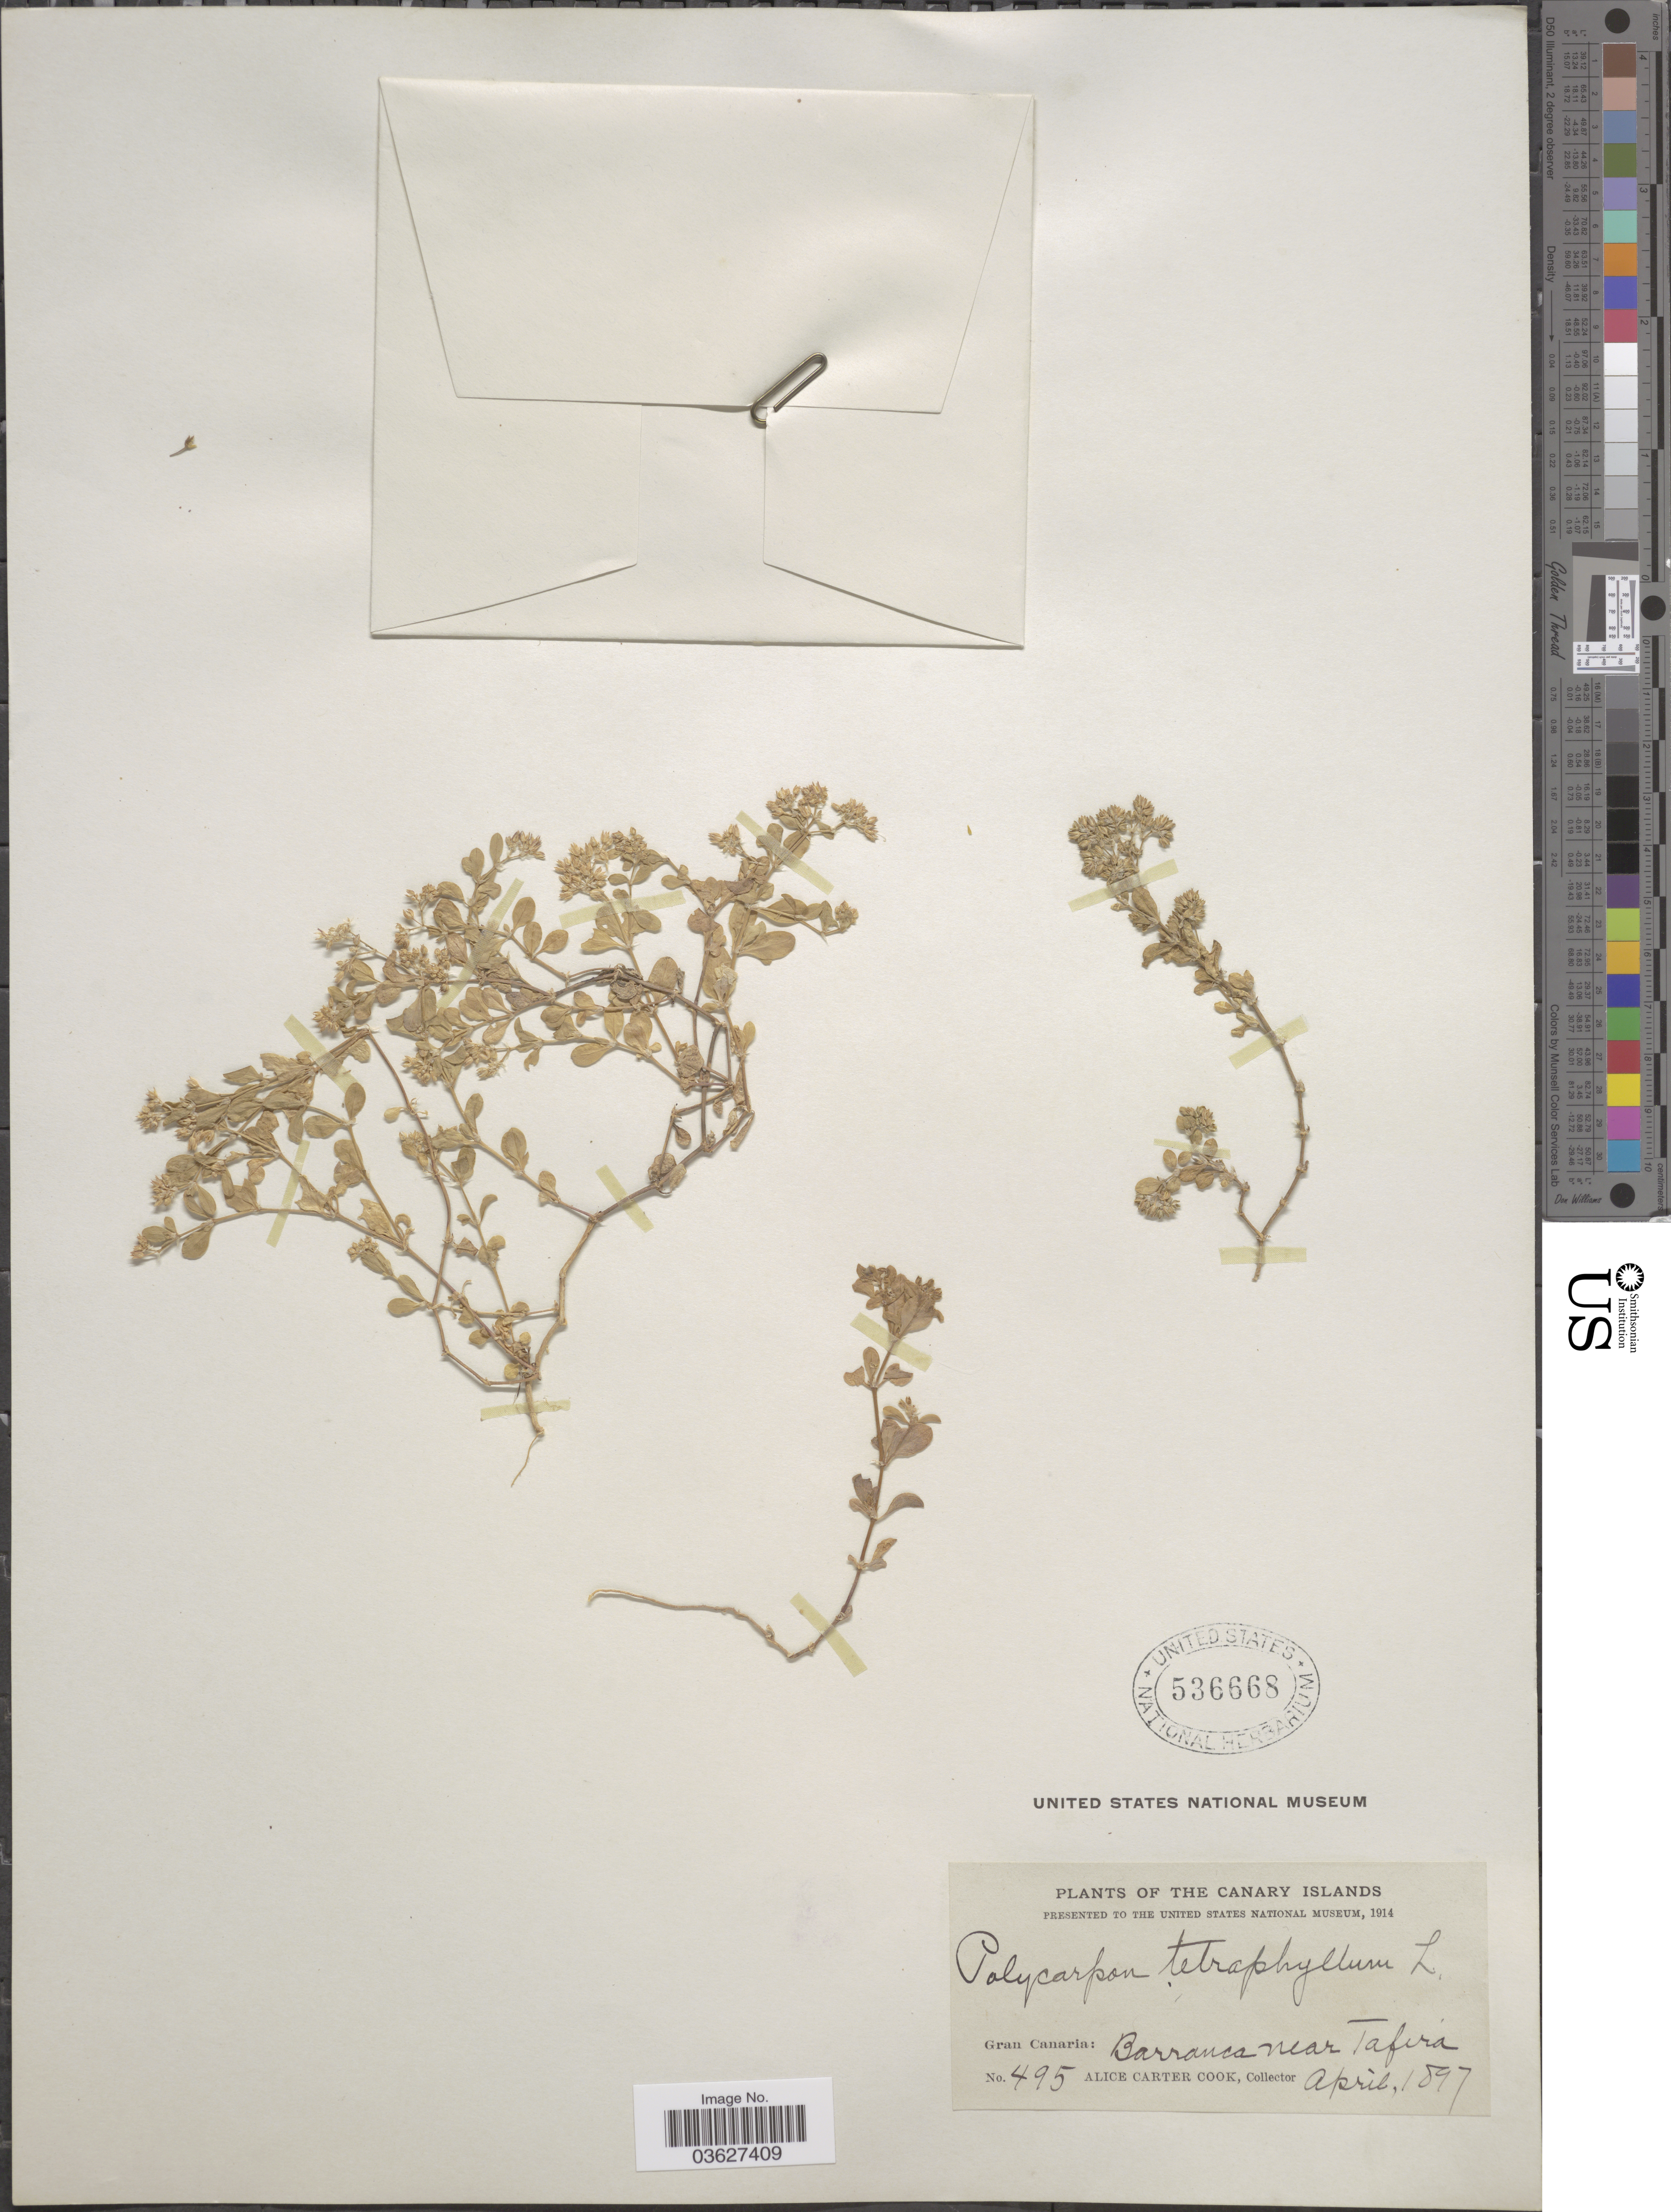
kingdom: Plantae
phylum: Tracheophyta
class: Magnoliopsida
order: Caryophyllales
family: Caryophyllaceae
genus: Polycarpon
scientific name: Polycarpon tetraphyllum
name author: (L.) L.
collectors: Alice C. Cook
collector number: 495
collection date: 1897-04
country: Spain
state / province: Canarias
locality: The Canary Islands. Gran Canaria: Barranca near Tafira.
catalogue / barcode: US 536668